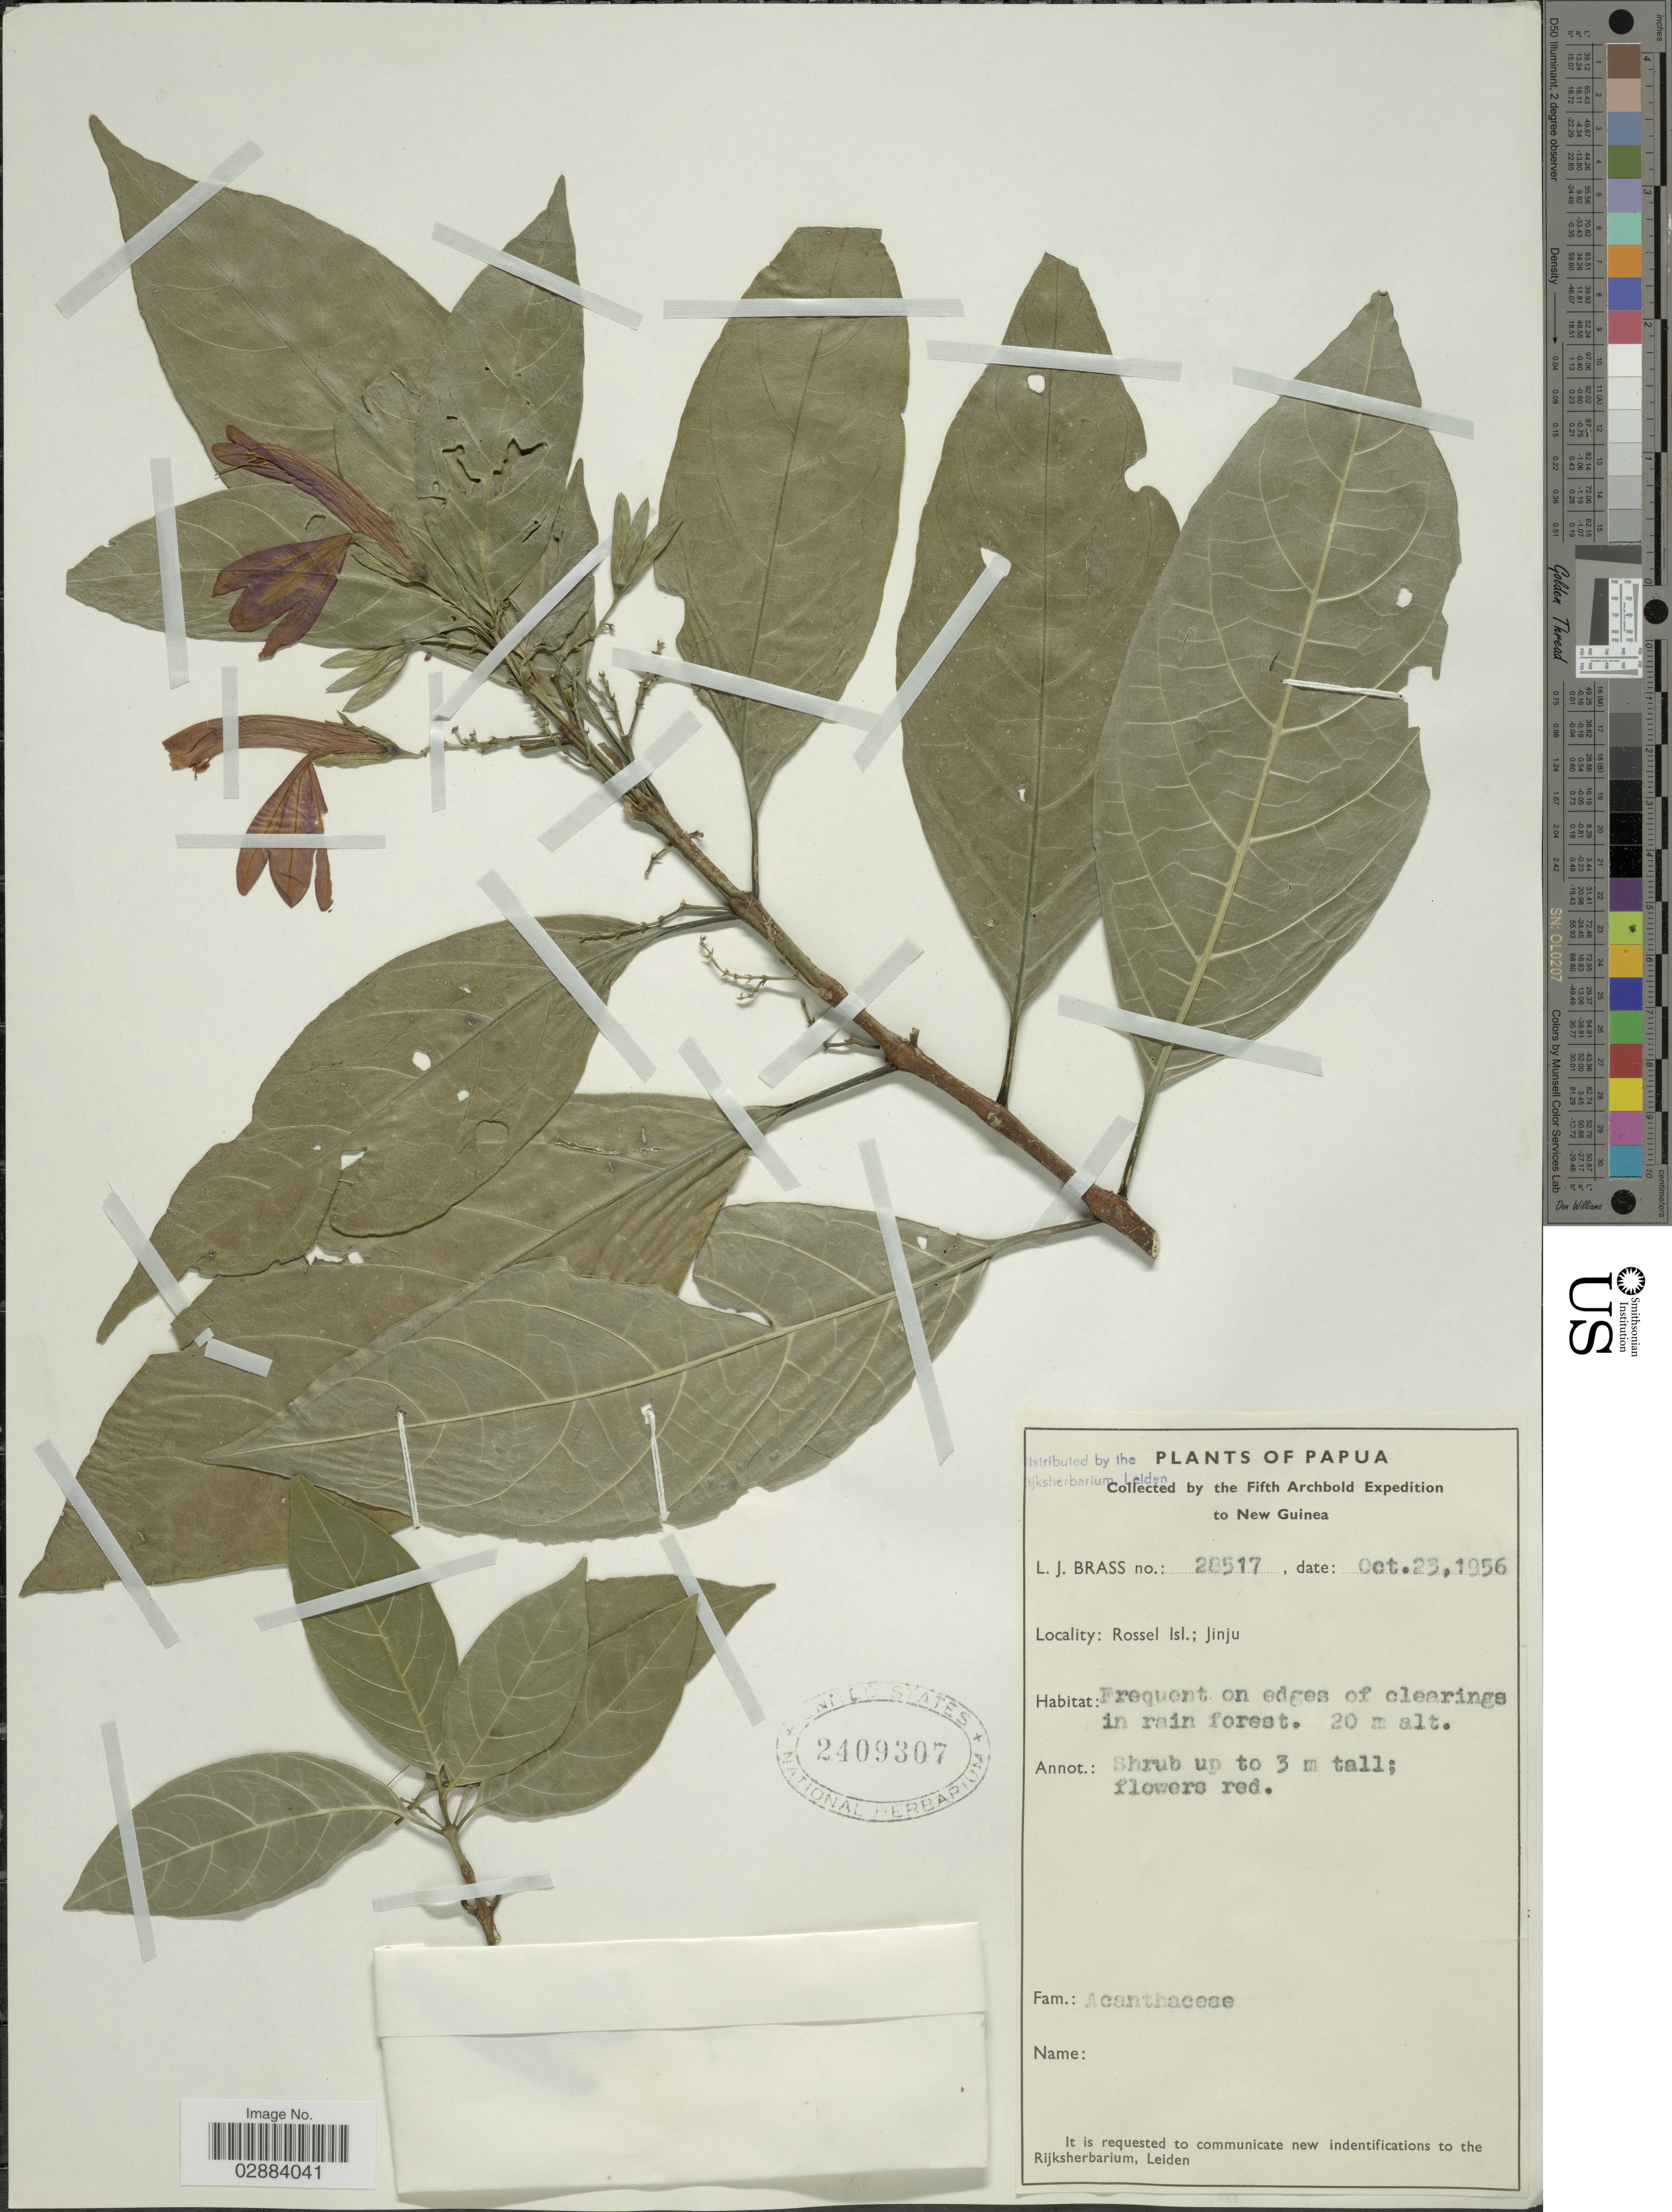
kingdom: Plantae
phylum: Tracheophyta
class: Magnoliopsida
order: Lamiales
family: Acanthaceae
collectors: L. J. Brass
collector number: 28517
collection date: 1956-10-23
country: Papua New Guinea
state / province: Milne Bay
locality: New Guinea. Rossel Isl.; Jinju.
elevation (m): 20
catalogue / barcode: US 2409307